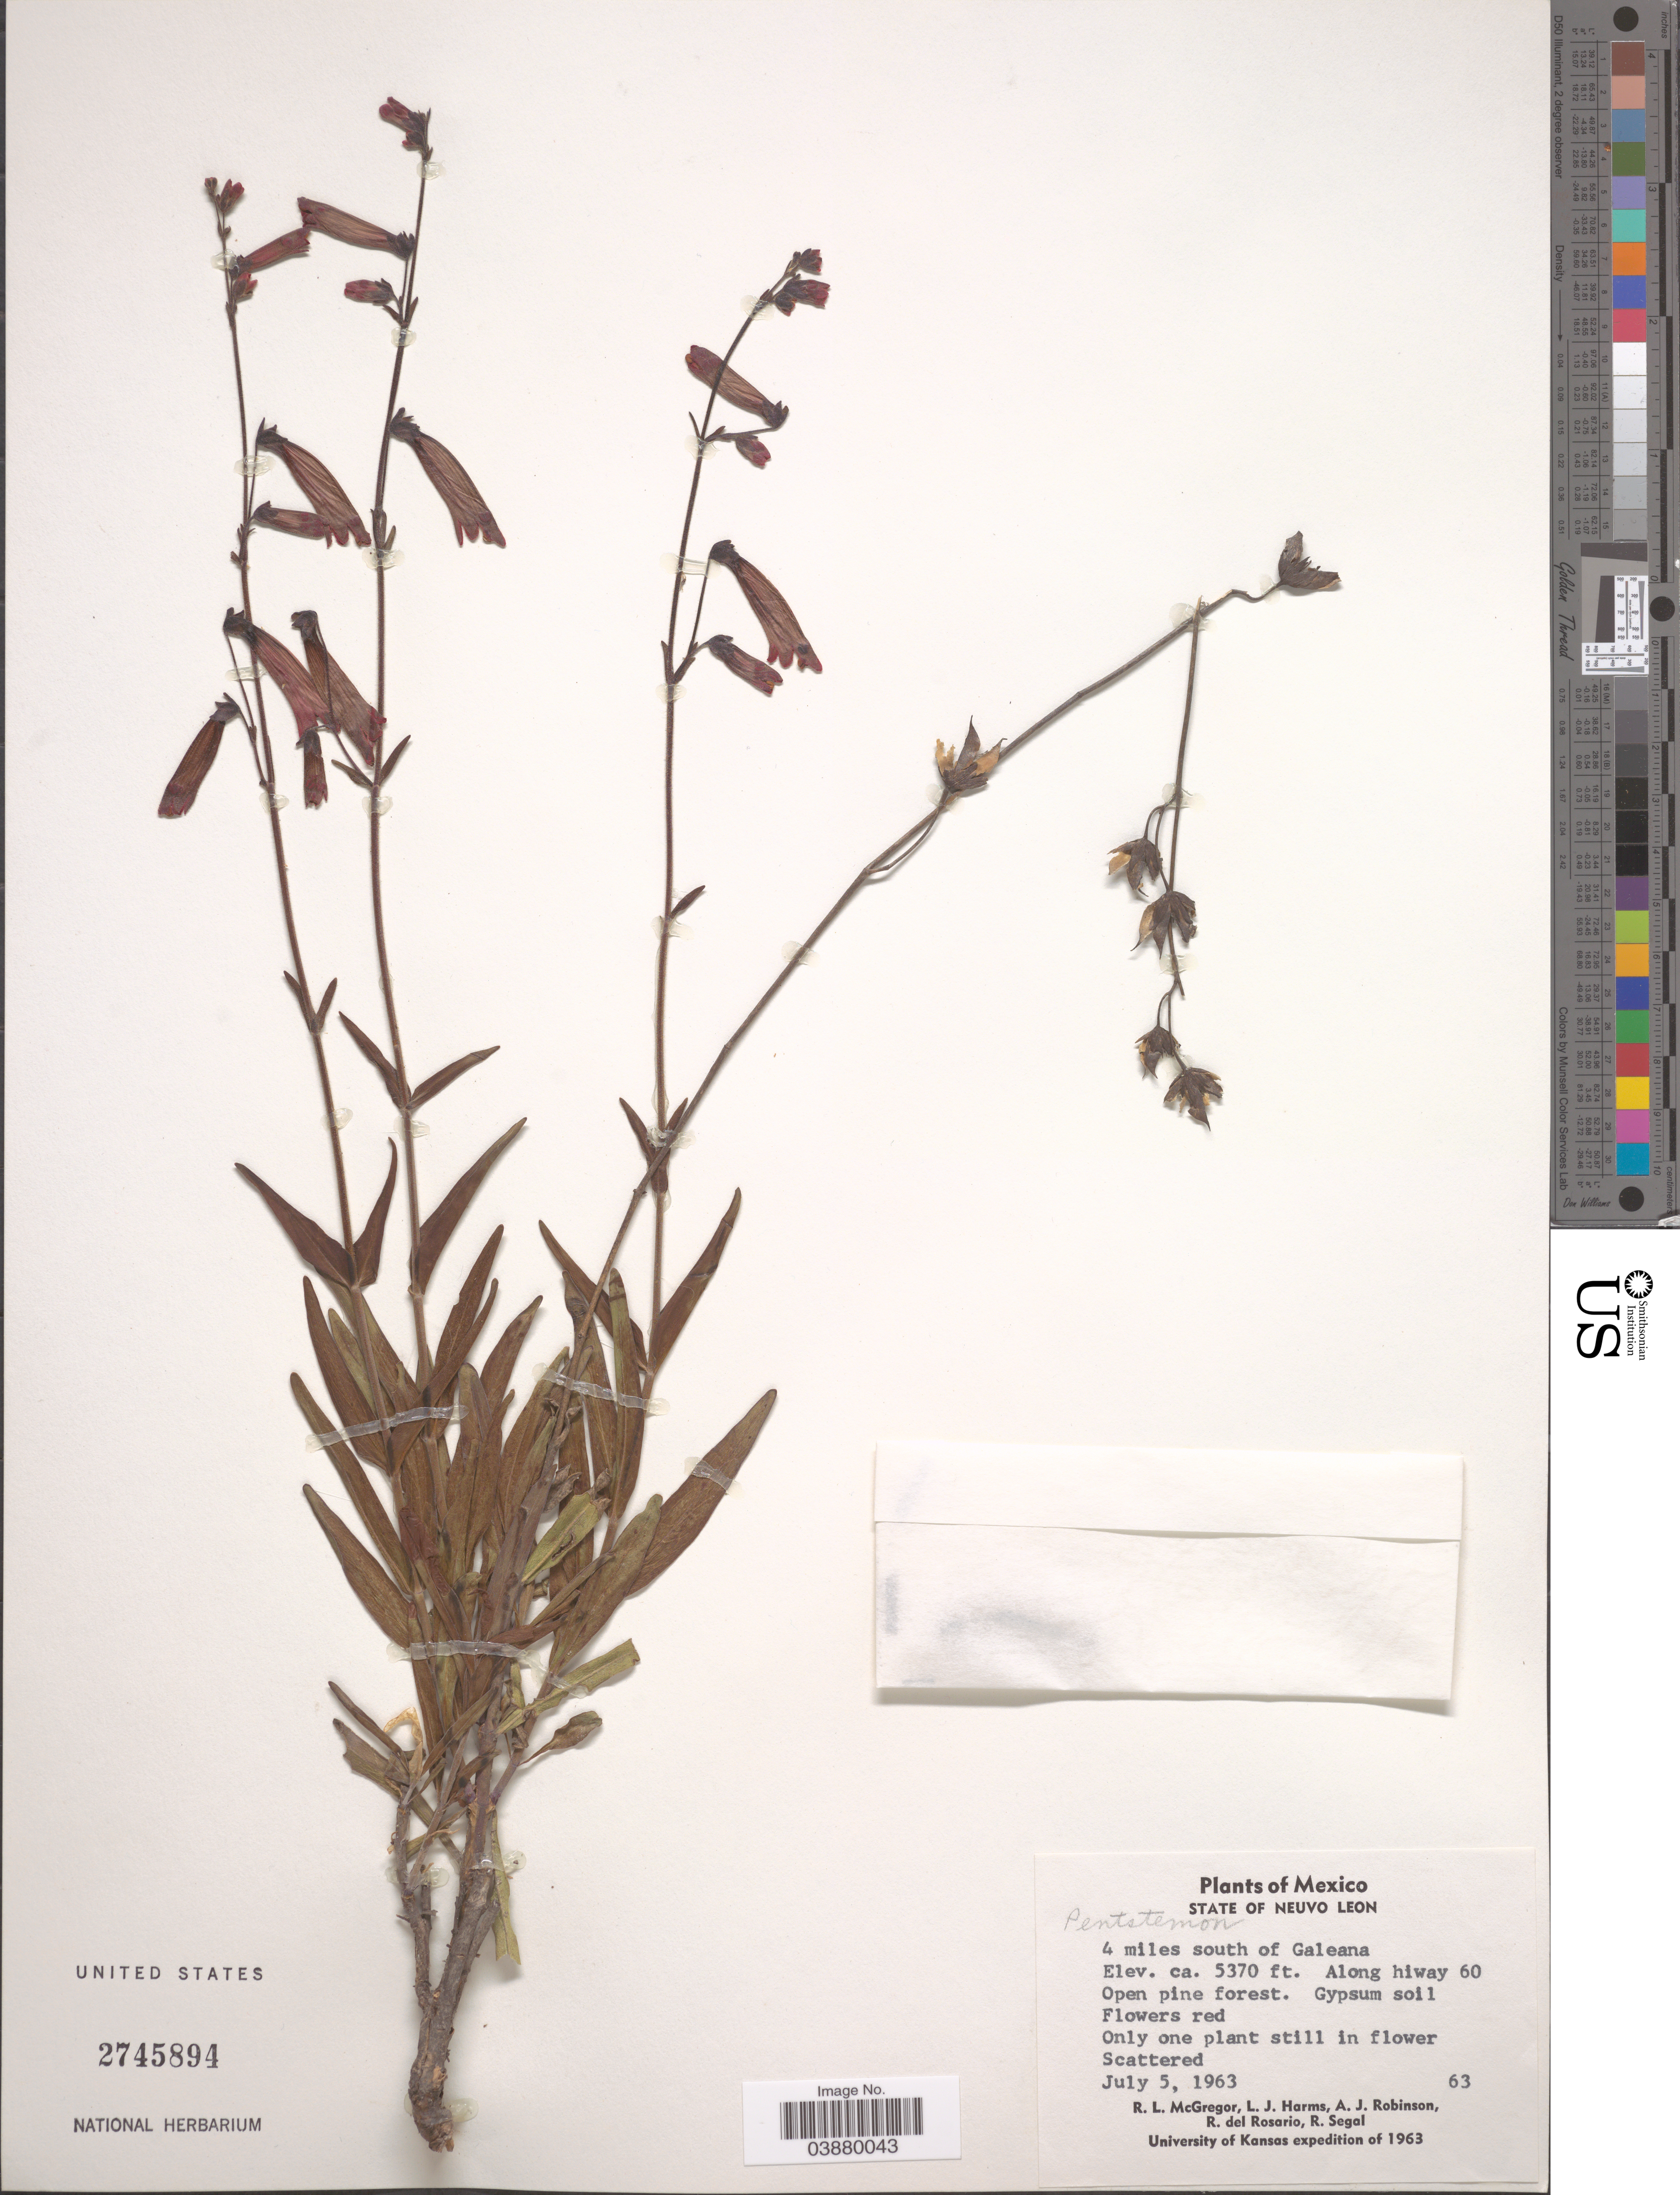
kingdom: Plantae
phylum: Tracheophyta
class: Magnoliopsida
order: Lamiales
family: Plantaginaceae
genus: Penstemon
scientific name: Penstemon sp.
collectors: R. McGregor, L. Harms, A. J. Robinson, R. del Rosario & R. Segal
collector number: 63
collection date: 1963-07-05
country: Mexico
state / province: Nuevo León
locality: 4 miles south of Galeana. Along hiway 60.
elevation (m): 1637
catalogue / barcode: US 2745894